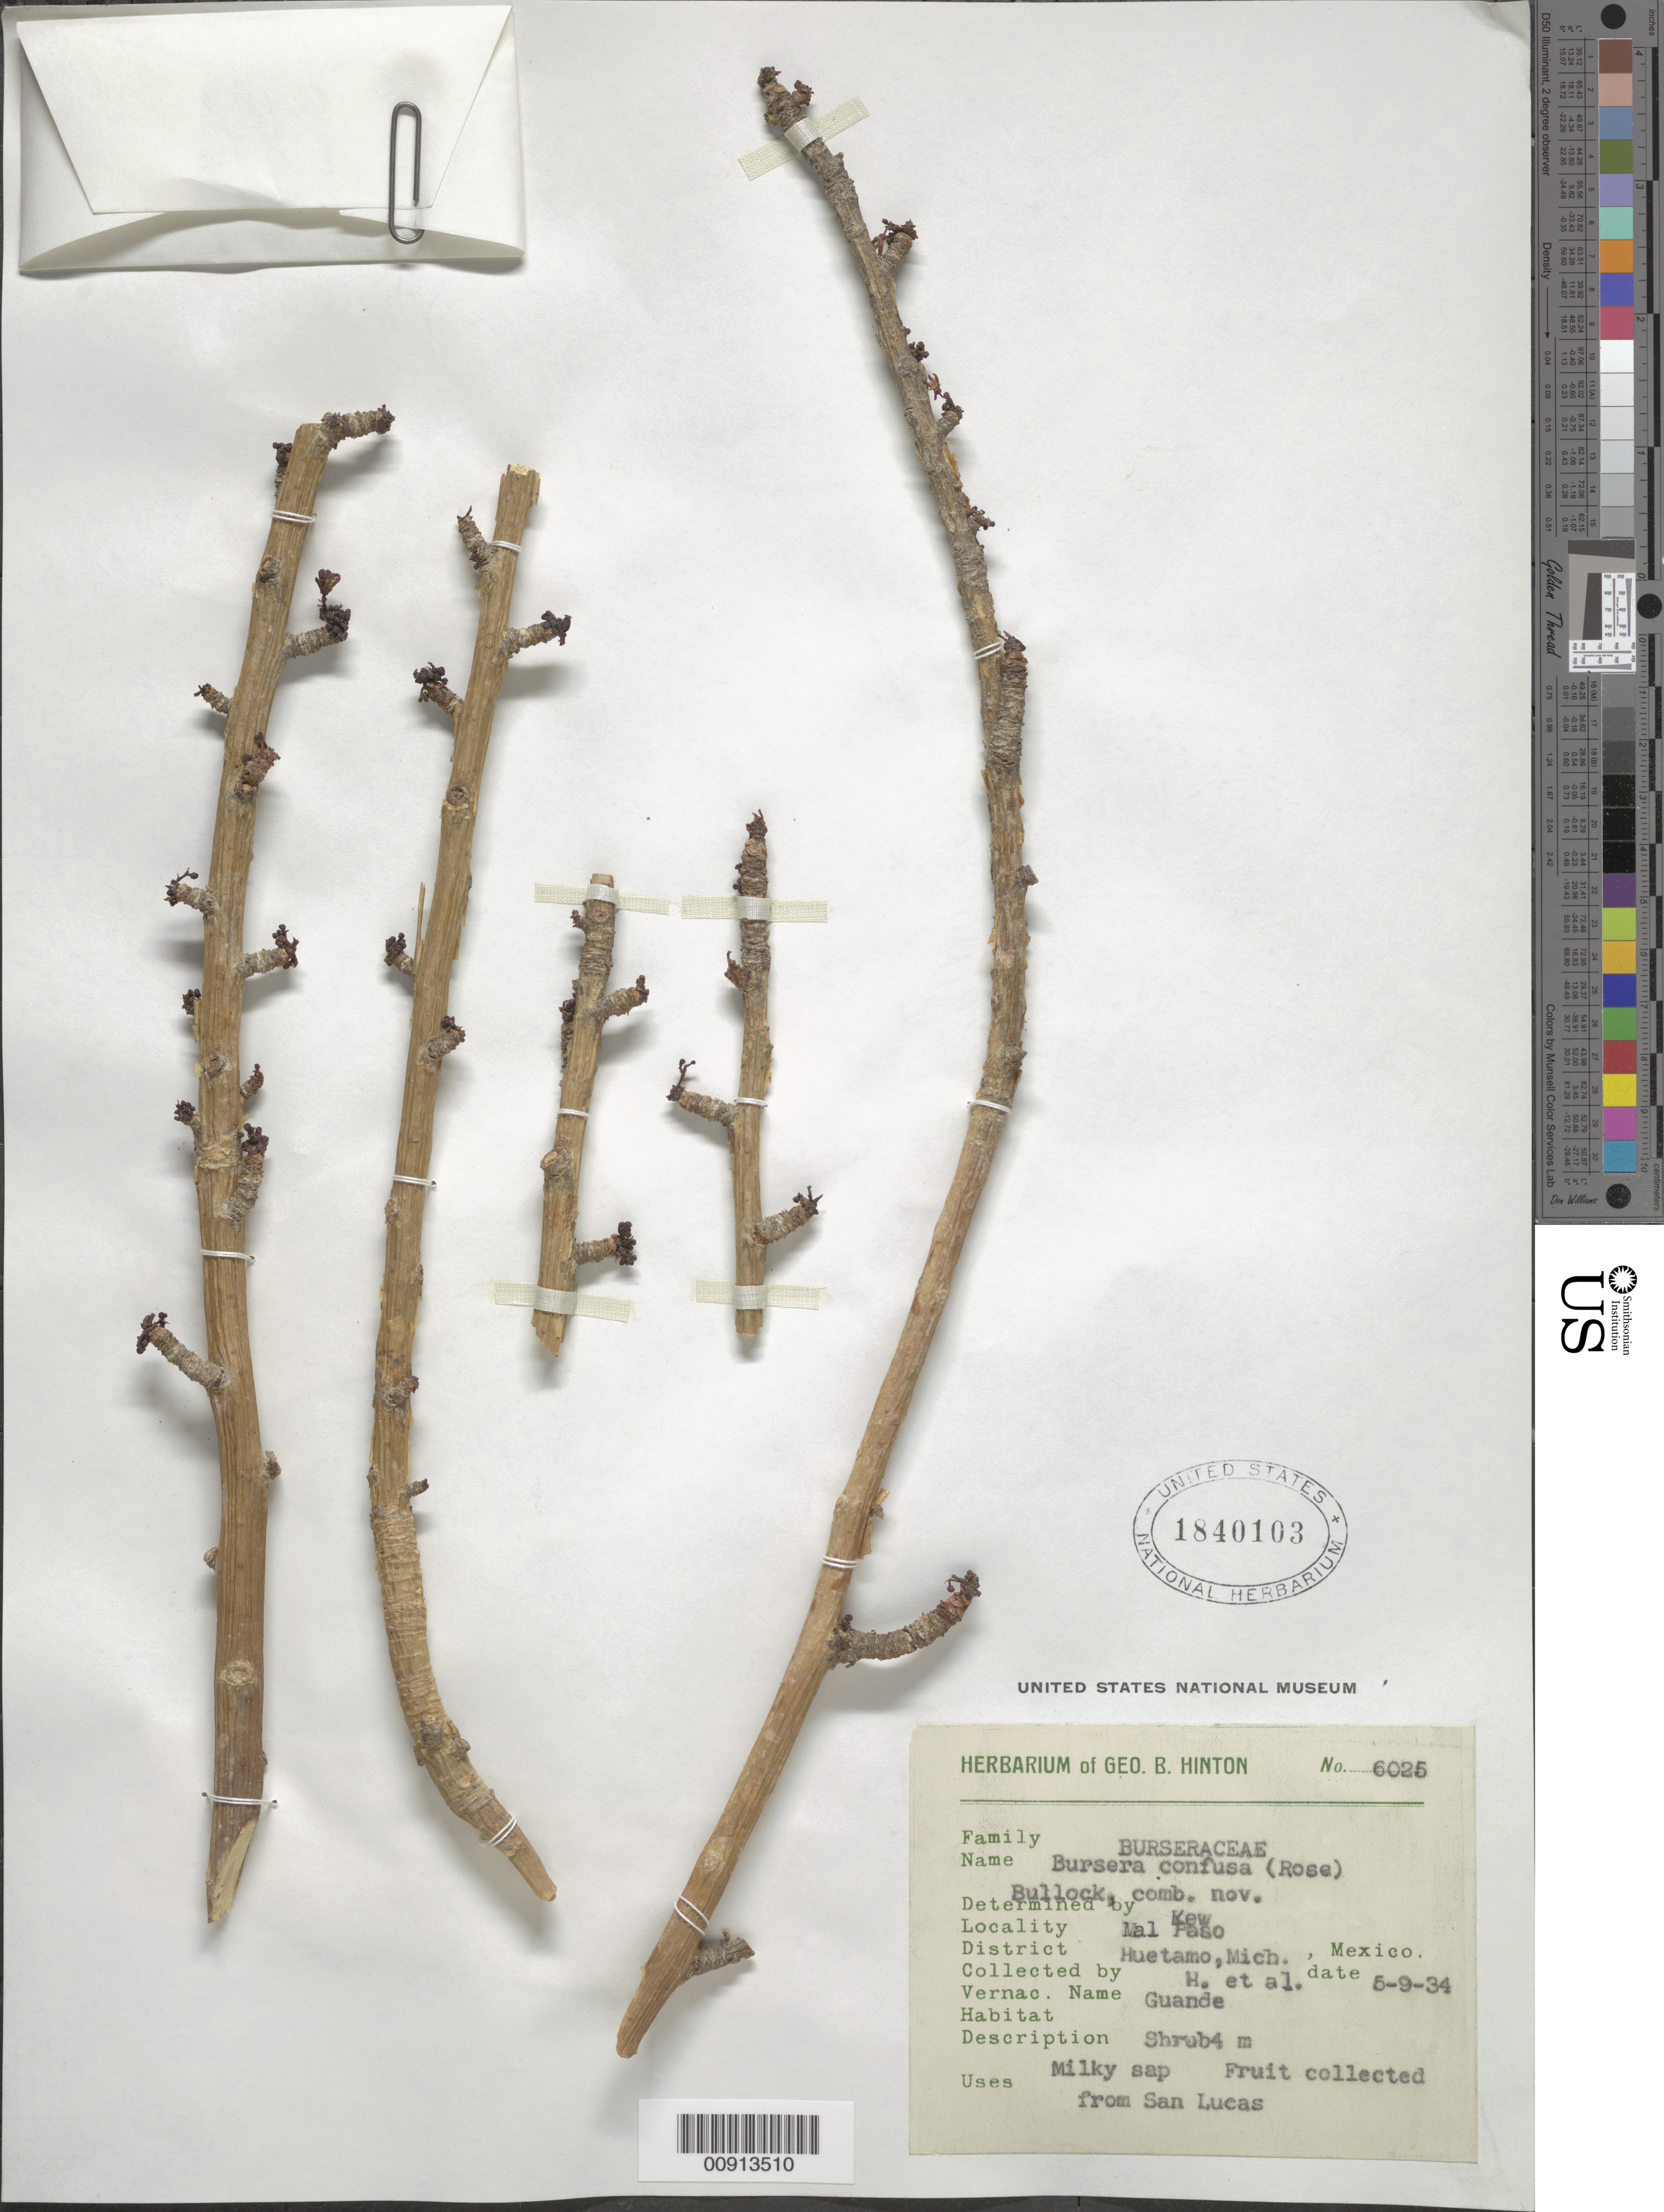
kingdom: Plantae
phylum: Tracheophyta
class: Magnoliopsida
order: Sapindales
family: Burseraceae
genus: Bursera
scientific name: Bursera fagaroides var. elongata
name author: (Kunth) Engl.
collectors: G. B. Hinton & et al.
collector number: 6025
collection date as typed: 09 May 1934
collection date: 1934-05-09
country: Mexico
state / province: Michoacán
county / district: Huetamo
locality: Mal Paso, District Huetamo, Michoacán.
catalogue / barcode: US 1840103